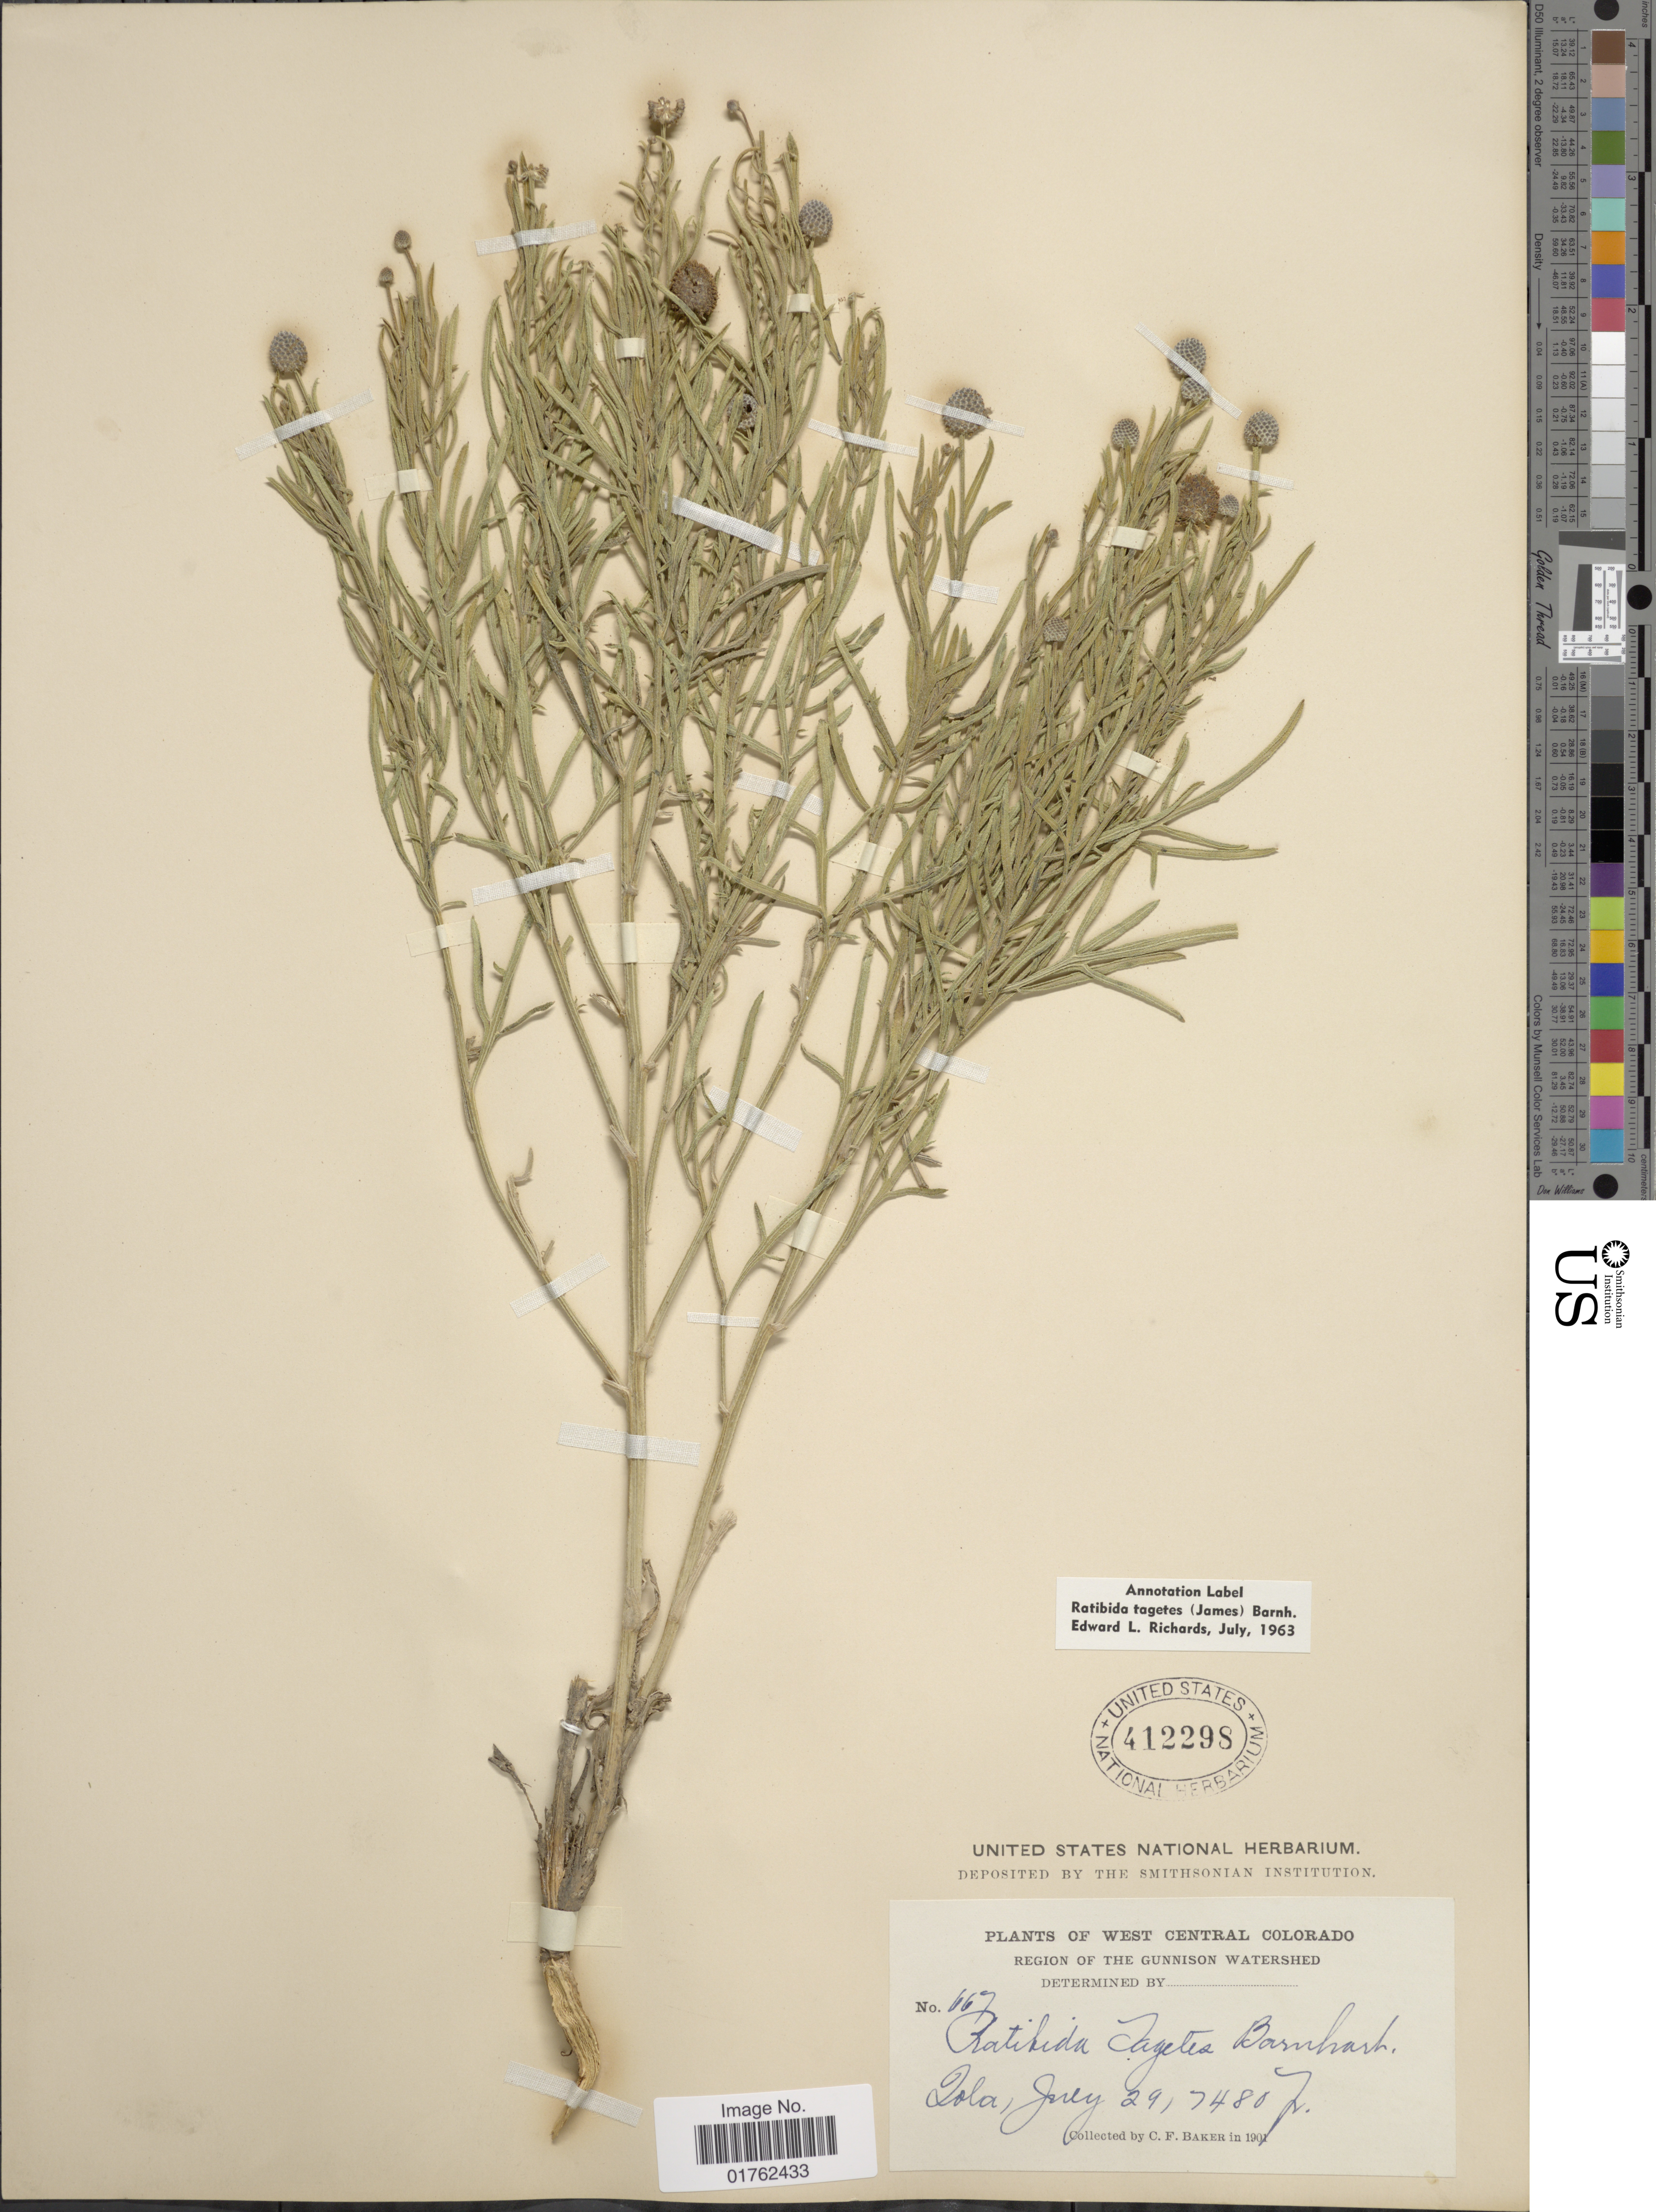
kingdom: Plantae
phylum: Tracheophyta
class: Magnoliopsida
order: Asterales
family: Asteraceae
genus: Ratibida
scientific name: Ratibida tagetes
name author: (James) Barnhart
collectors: C. F. Baker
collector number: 667/7480jr?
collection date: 1901-07-29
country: United States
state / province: Colorado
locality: West Central Colorado. Region of the Gunnison Watershed. Iola.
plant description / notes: Removed "Joney" from Precise Locality field. Misread July from the collection date.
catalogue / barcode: US 412298